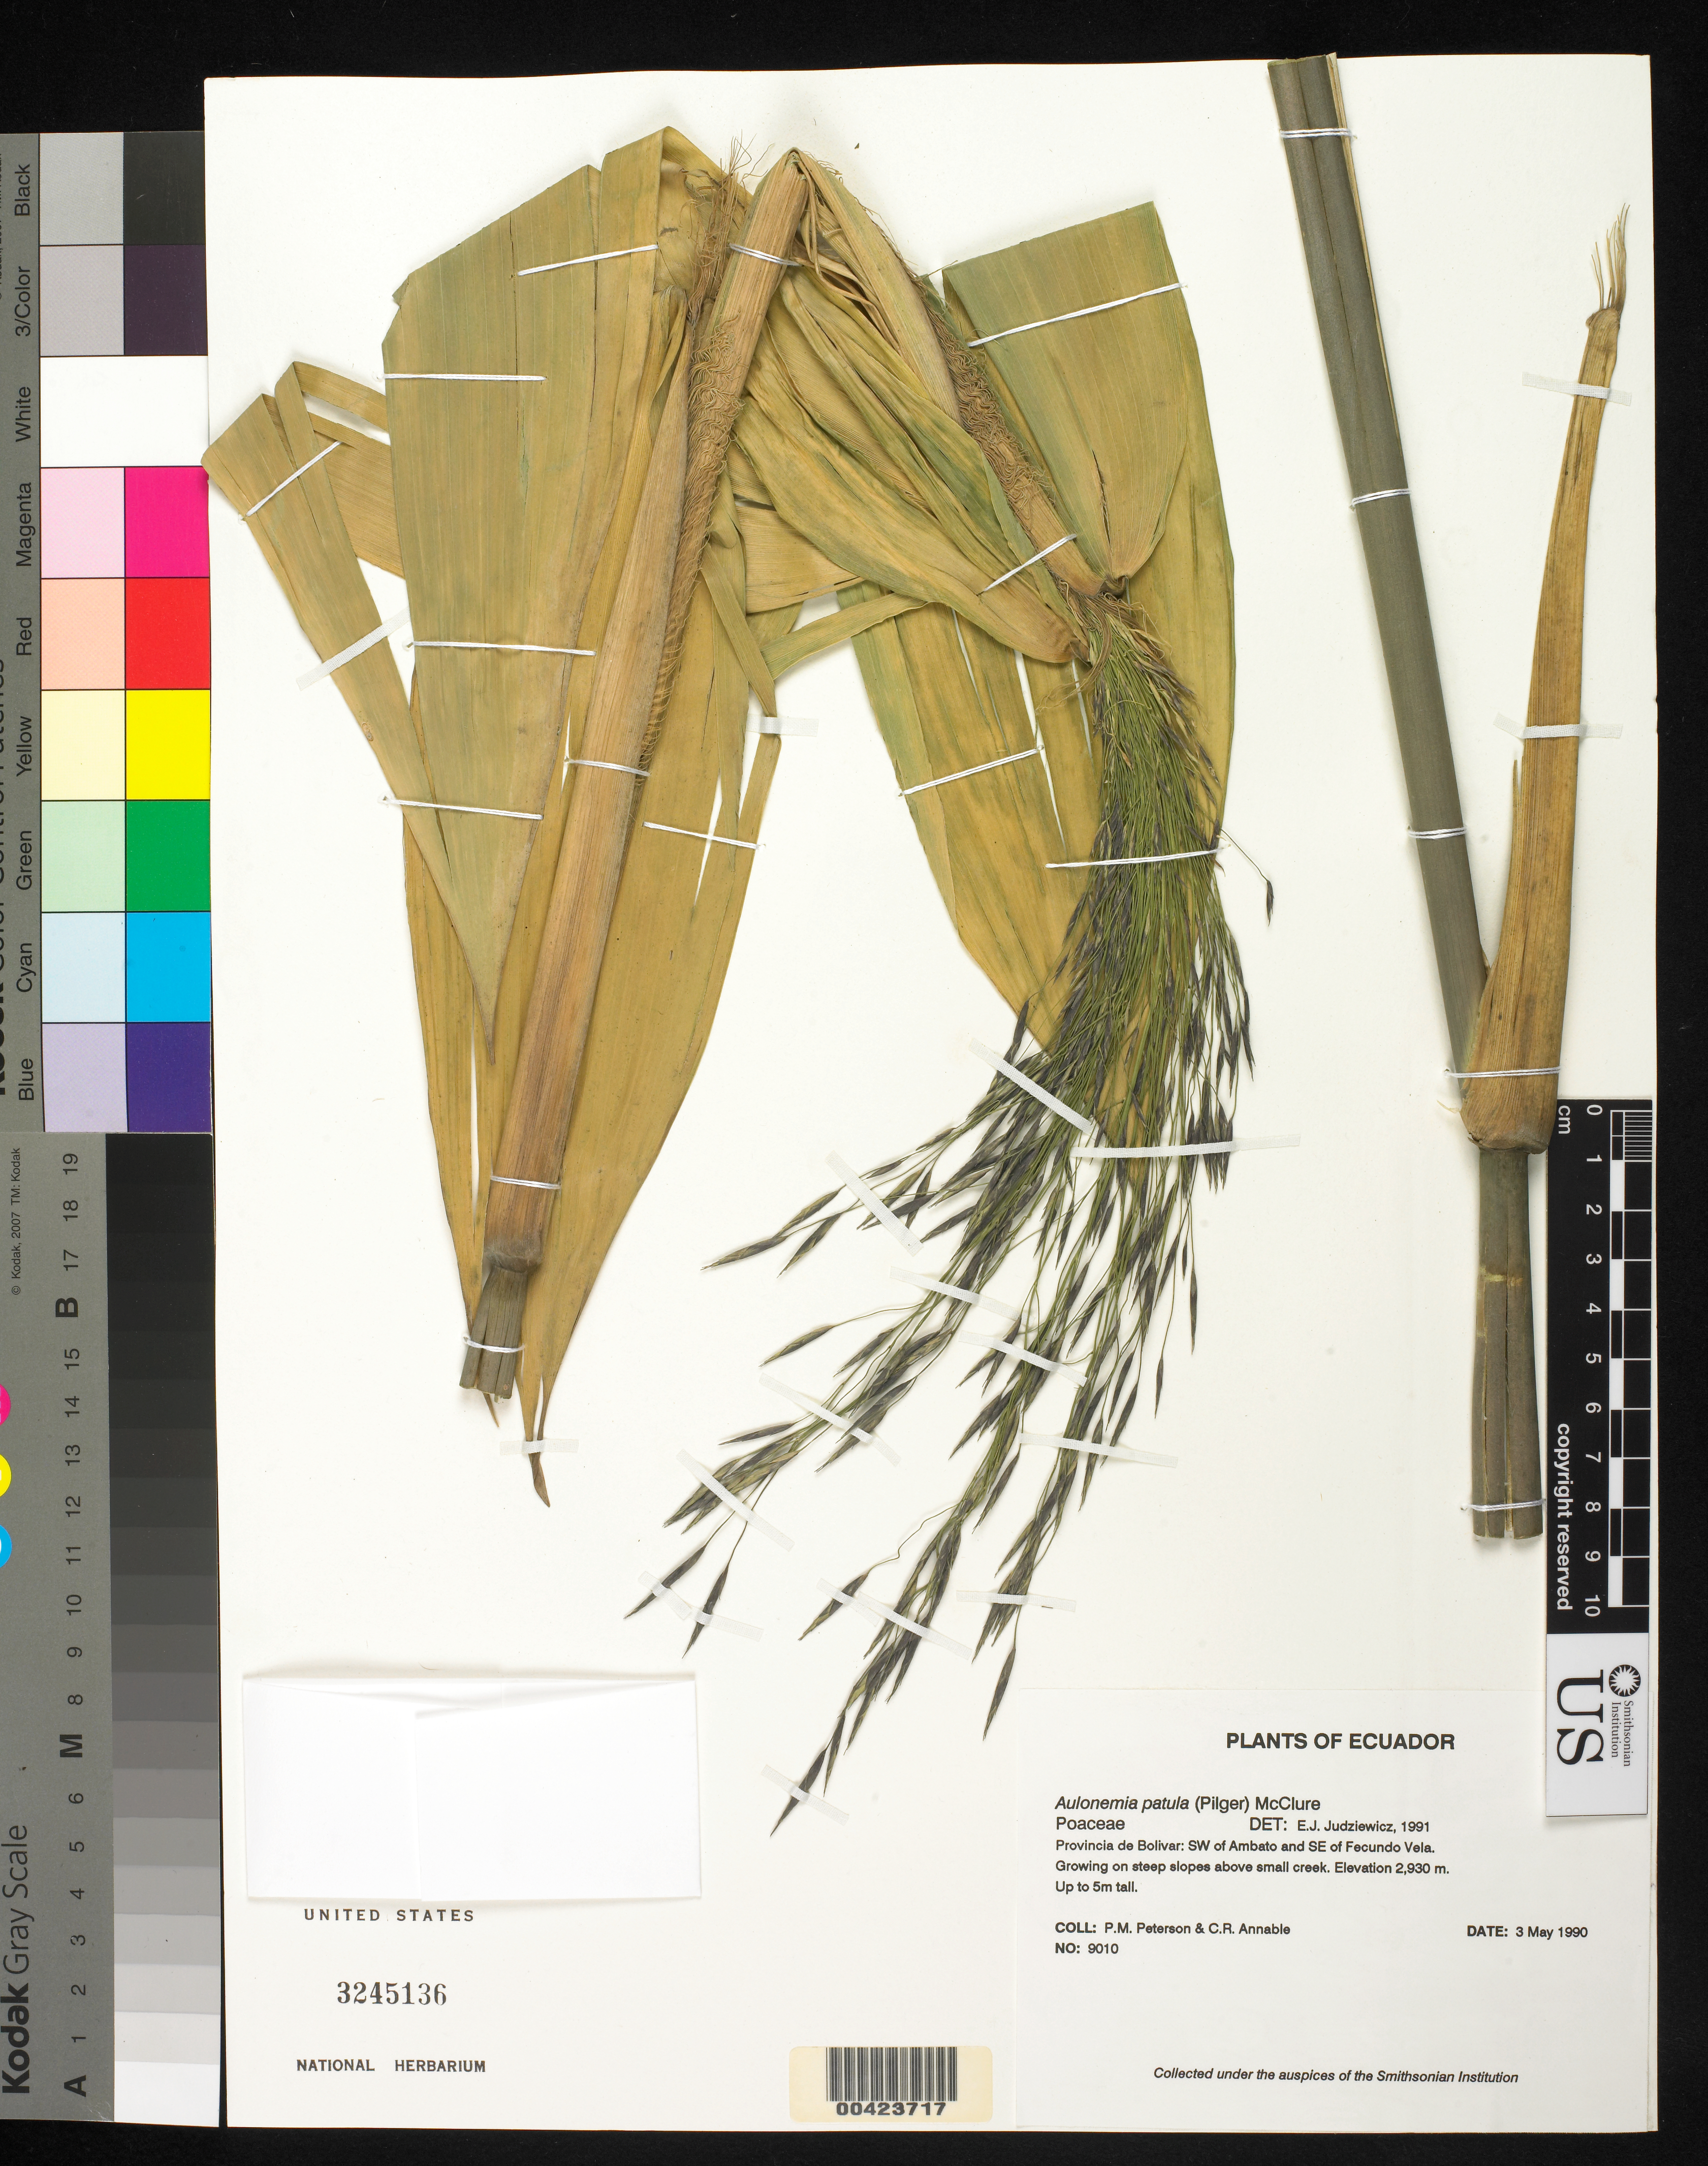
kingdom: Plantae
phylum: Tracheophyta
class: Liliopsida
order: Poales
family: Poaceae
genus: Aulonemia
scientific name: Aulonemia patula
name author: (Pilg.) McClure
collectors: P. M. Peterson & C. R. Annable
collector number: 09010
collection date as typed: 03 May 1990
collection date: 1990-05-03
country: Ecuador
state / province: Bolívar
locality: Ambato, SW of ; and SE of Fecundo Vela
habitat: Growing on steep slopes above small creek.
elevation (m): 2930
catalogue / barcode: US 3245136